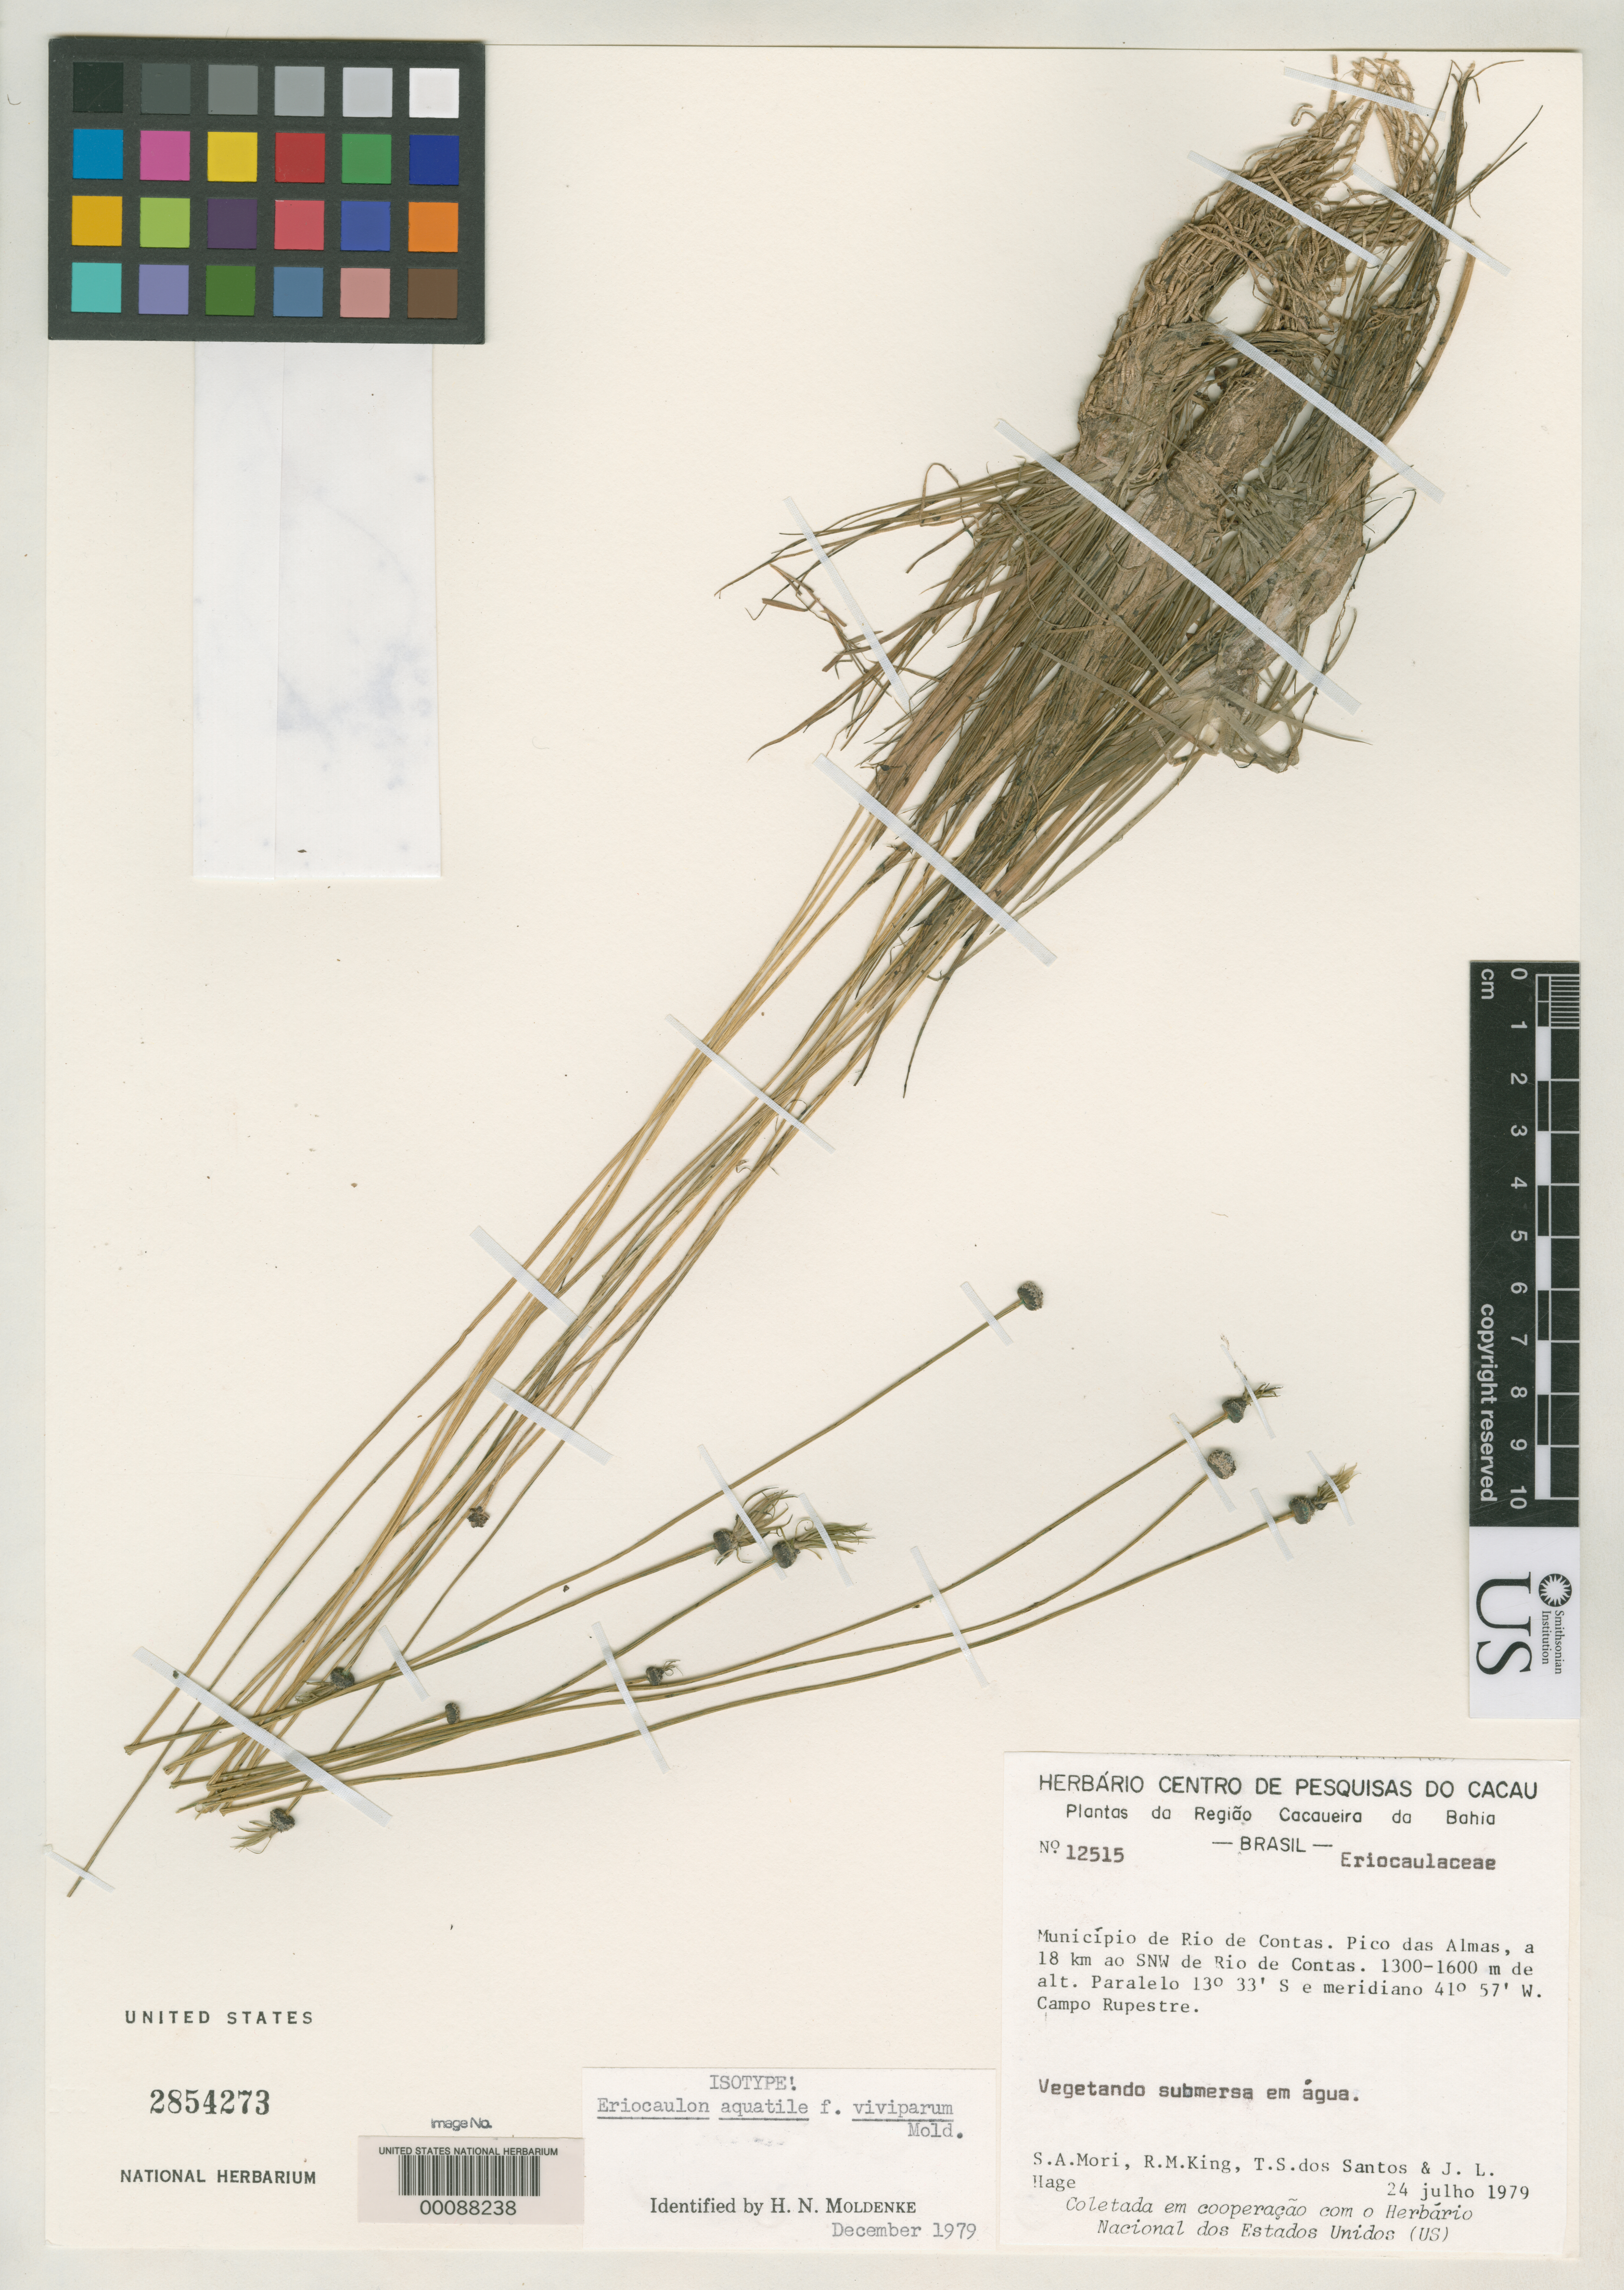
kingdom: Plantae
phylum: Tracheophyta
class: Liliopsida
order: Poales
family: Eriocaulaceae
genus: Eriocaulon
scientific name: Eriocaulon aquatile f. viviparum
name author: Moldenke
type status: Isotype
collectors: S. Mori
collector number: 12515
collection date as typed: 24 Jul 1979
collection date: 1979-07-24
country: Brazil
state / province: Bahia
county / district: Rio de Contas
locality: Pico das Almas.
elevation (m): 1300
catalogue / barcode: US 2854273